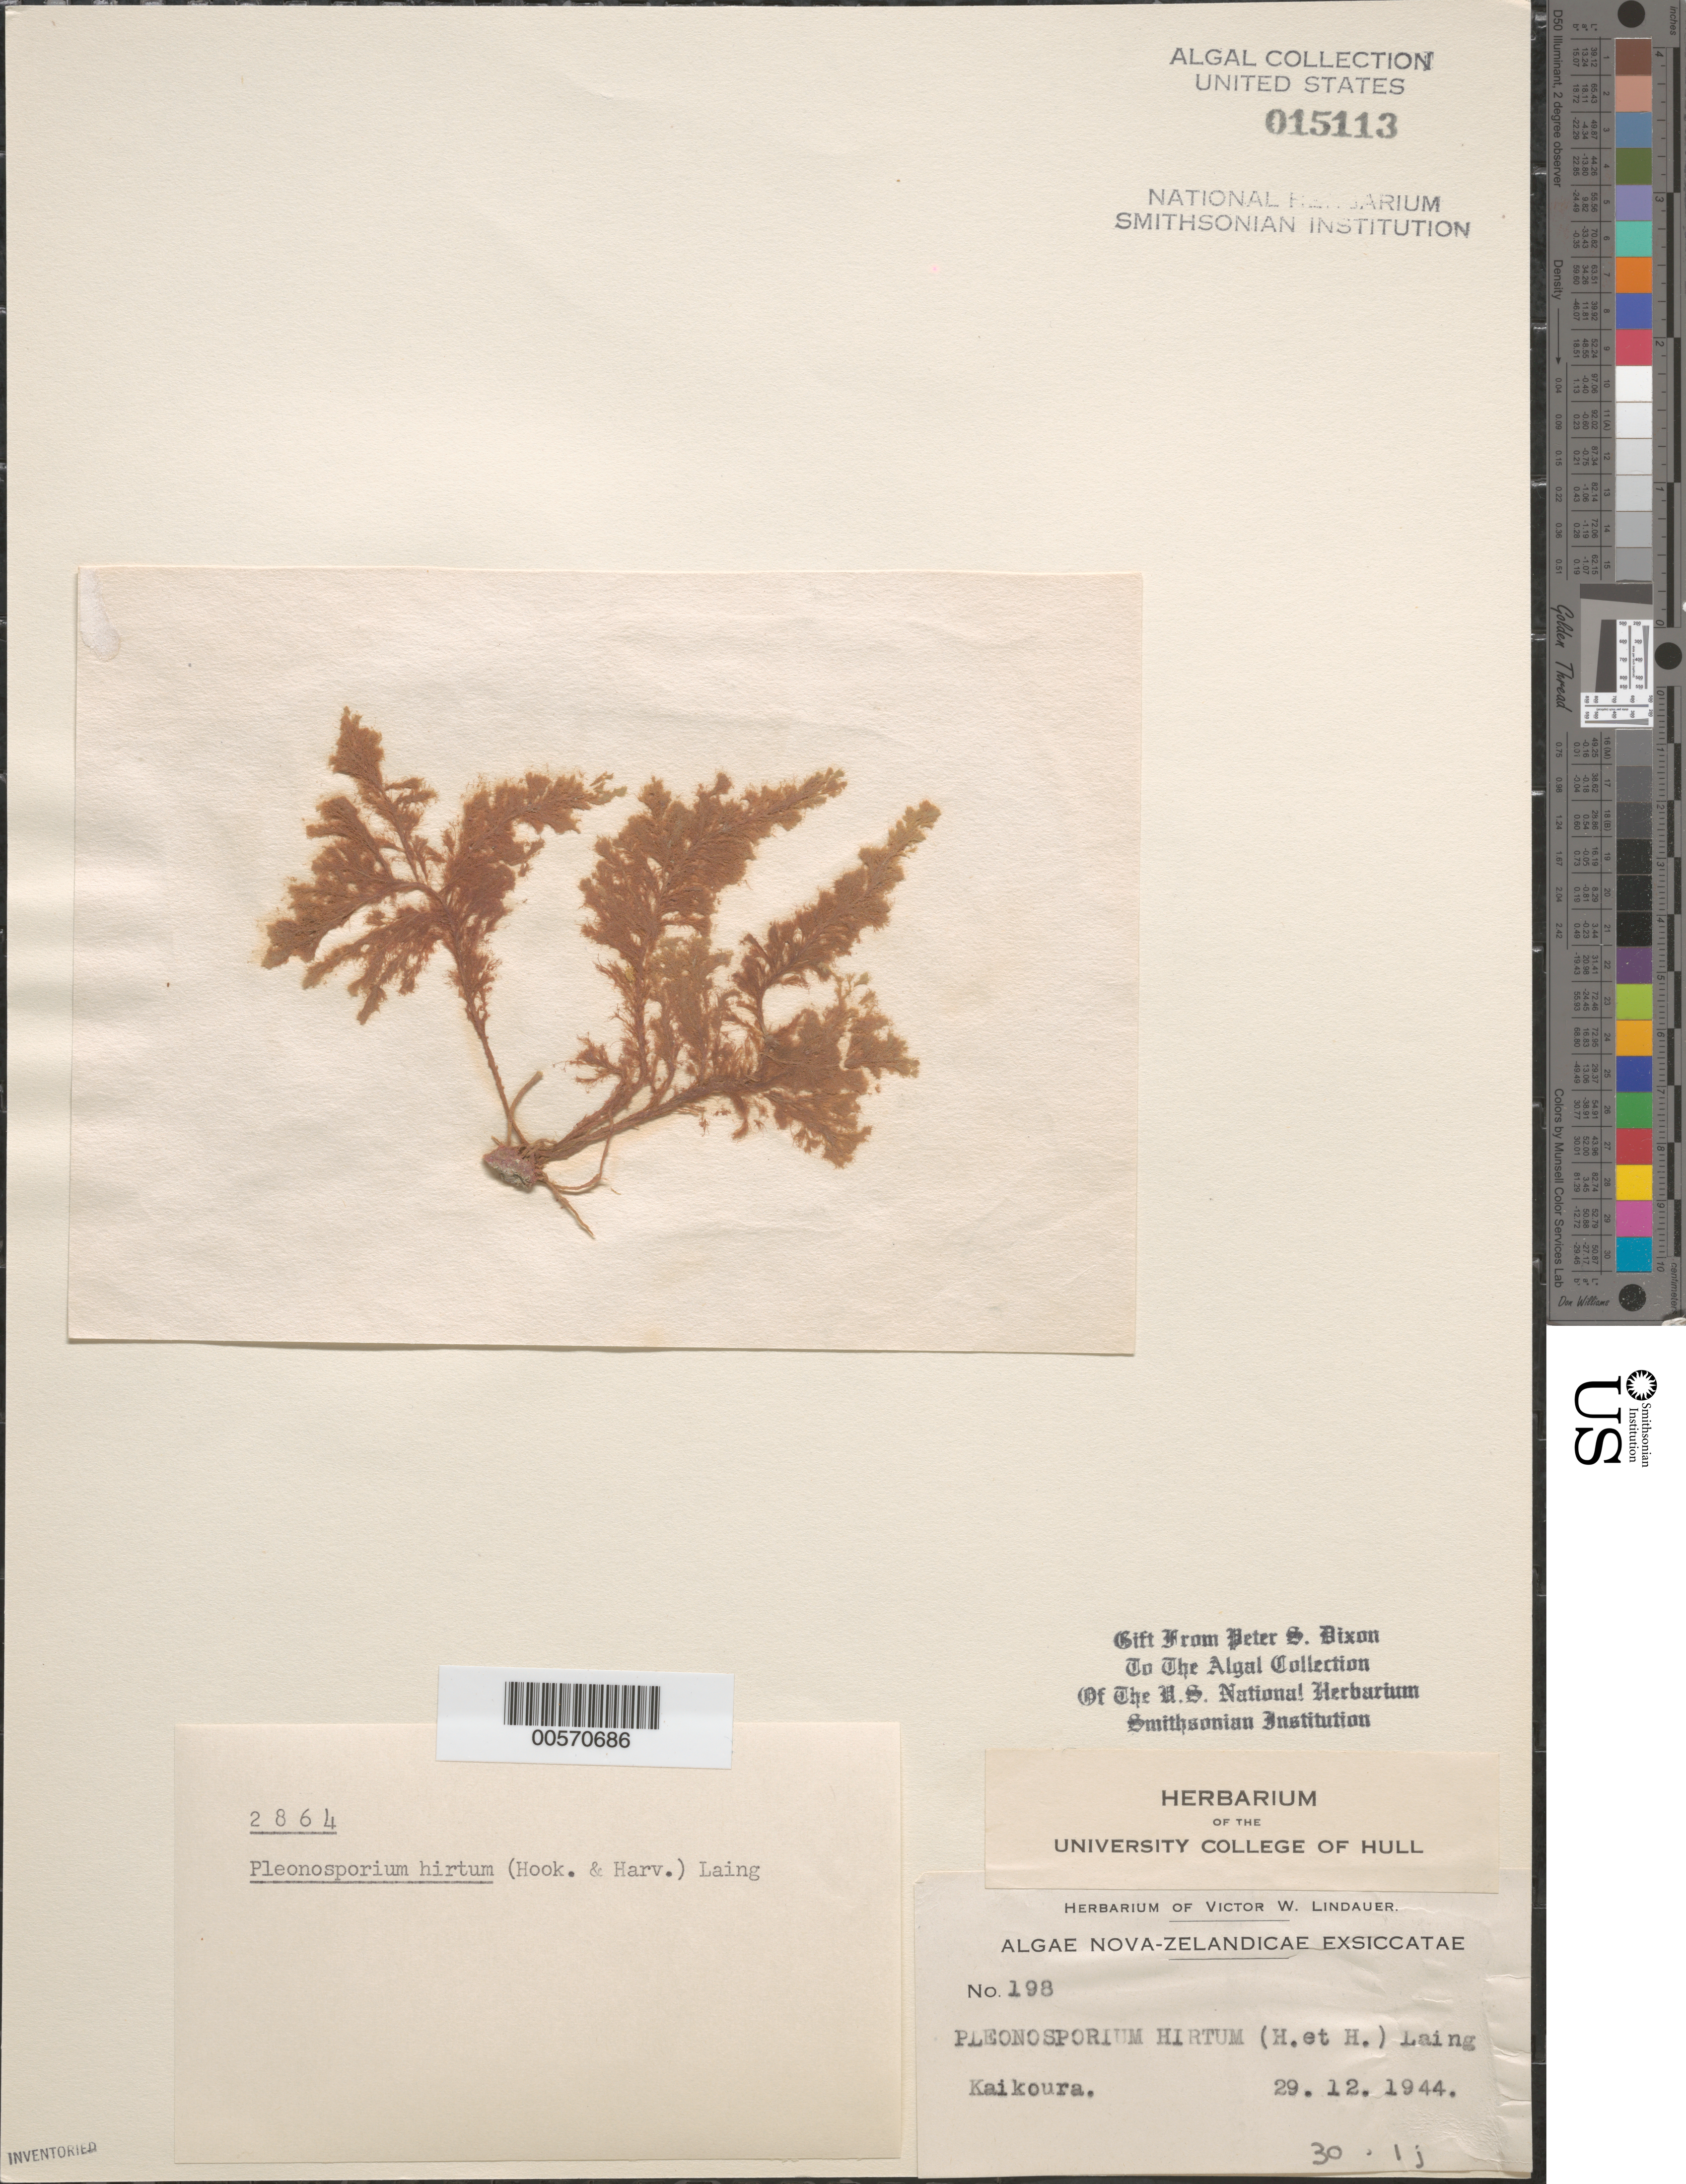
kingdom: Plantae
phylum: Rhodophyta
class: Florideophyceae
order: Ceramiales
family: Wrangeliaceae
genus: Lophothamnion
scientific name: Lophothamnion hirtum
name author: (Hook. f. & Harv.) Womersley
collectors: V. Lindauer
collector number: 198 & PSD 2864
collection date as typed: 29 Dec 1944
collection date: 1944-12-29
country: New Zealand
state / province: Canterbury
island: South Island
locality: Kaikoura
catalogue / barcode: US 15113